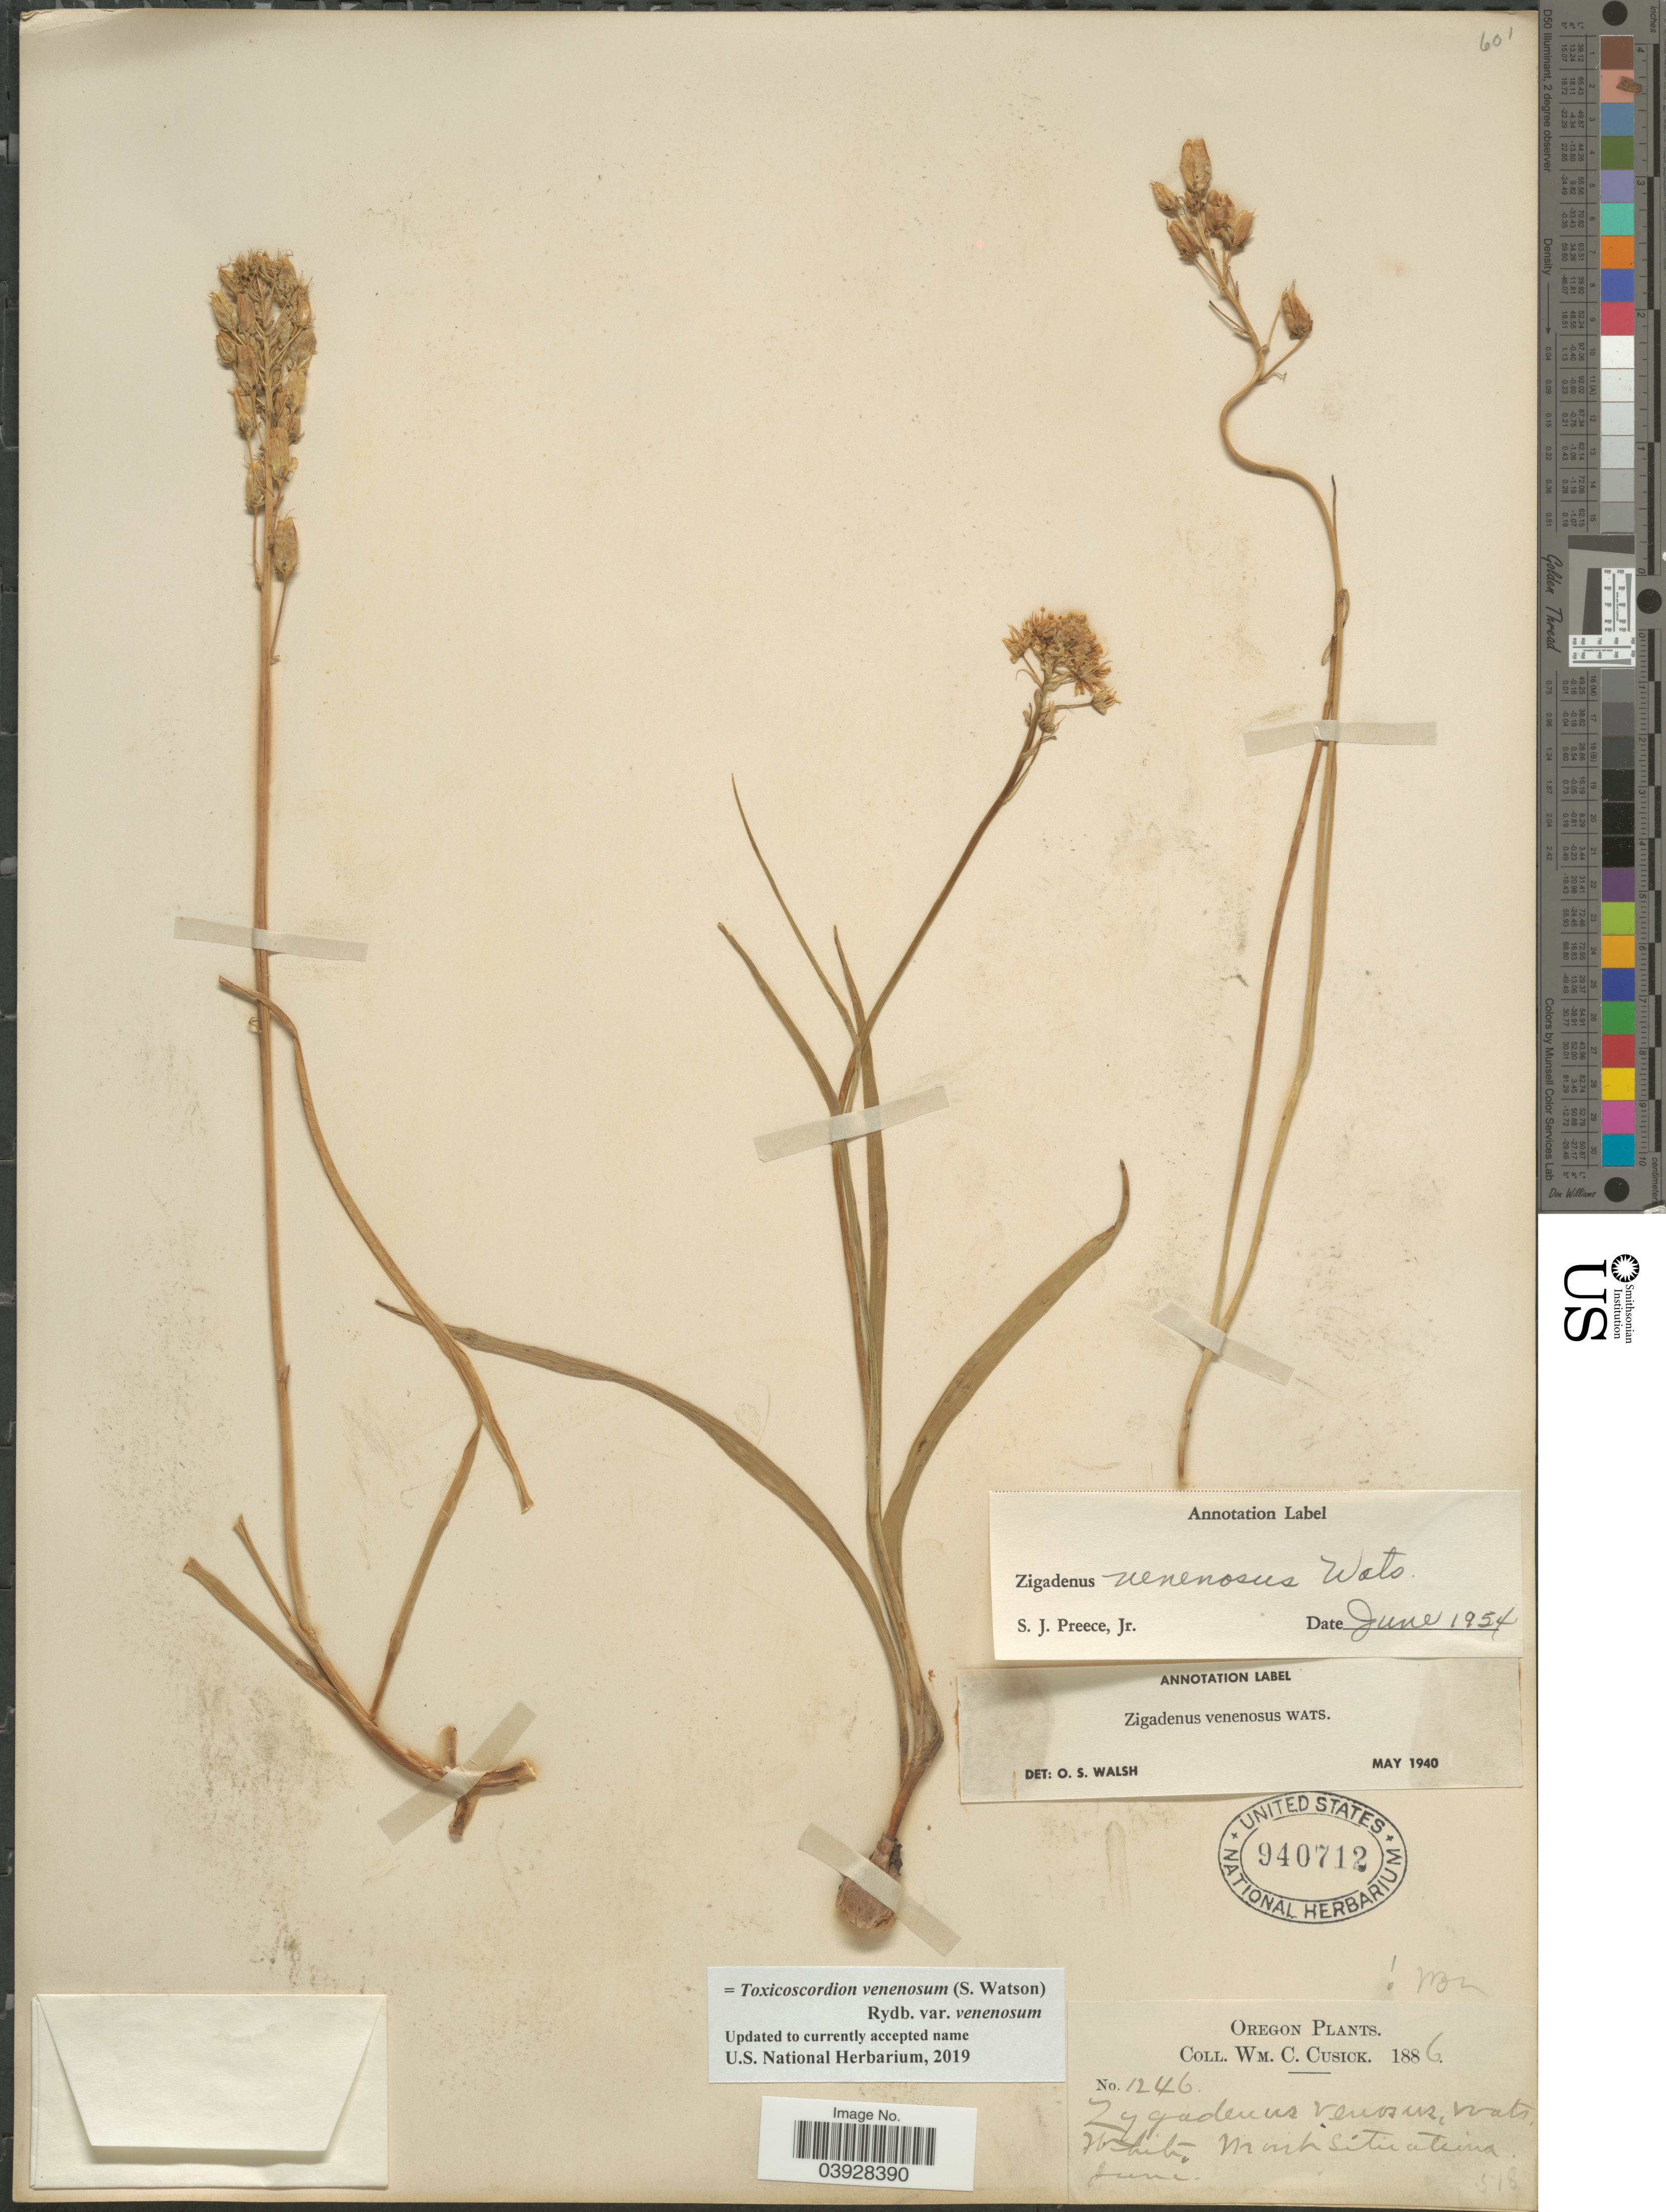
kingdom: Plantae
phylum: Tracheophyta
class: Liliopsida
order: Liliales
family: Melanthiaceae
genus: Toxicoscordion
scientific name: Toxicoscordion venenosum var. gramineum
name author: (Rydb.) Brasher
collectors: W. C. Cusick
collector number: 1246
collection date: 1886-06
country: United States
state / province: Oregon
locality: White, Mont Sitia Catalina. [interpreted]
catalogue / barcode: US 940712